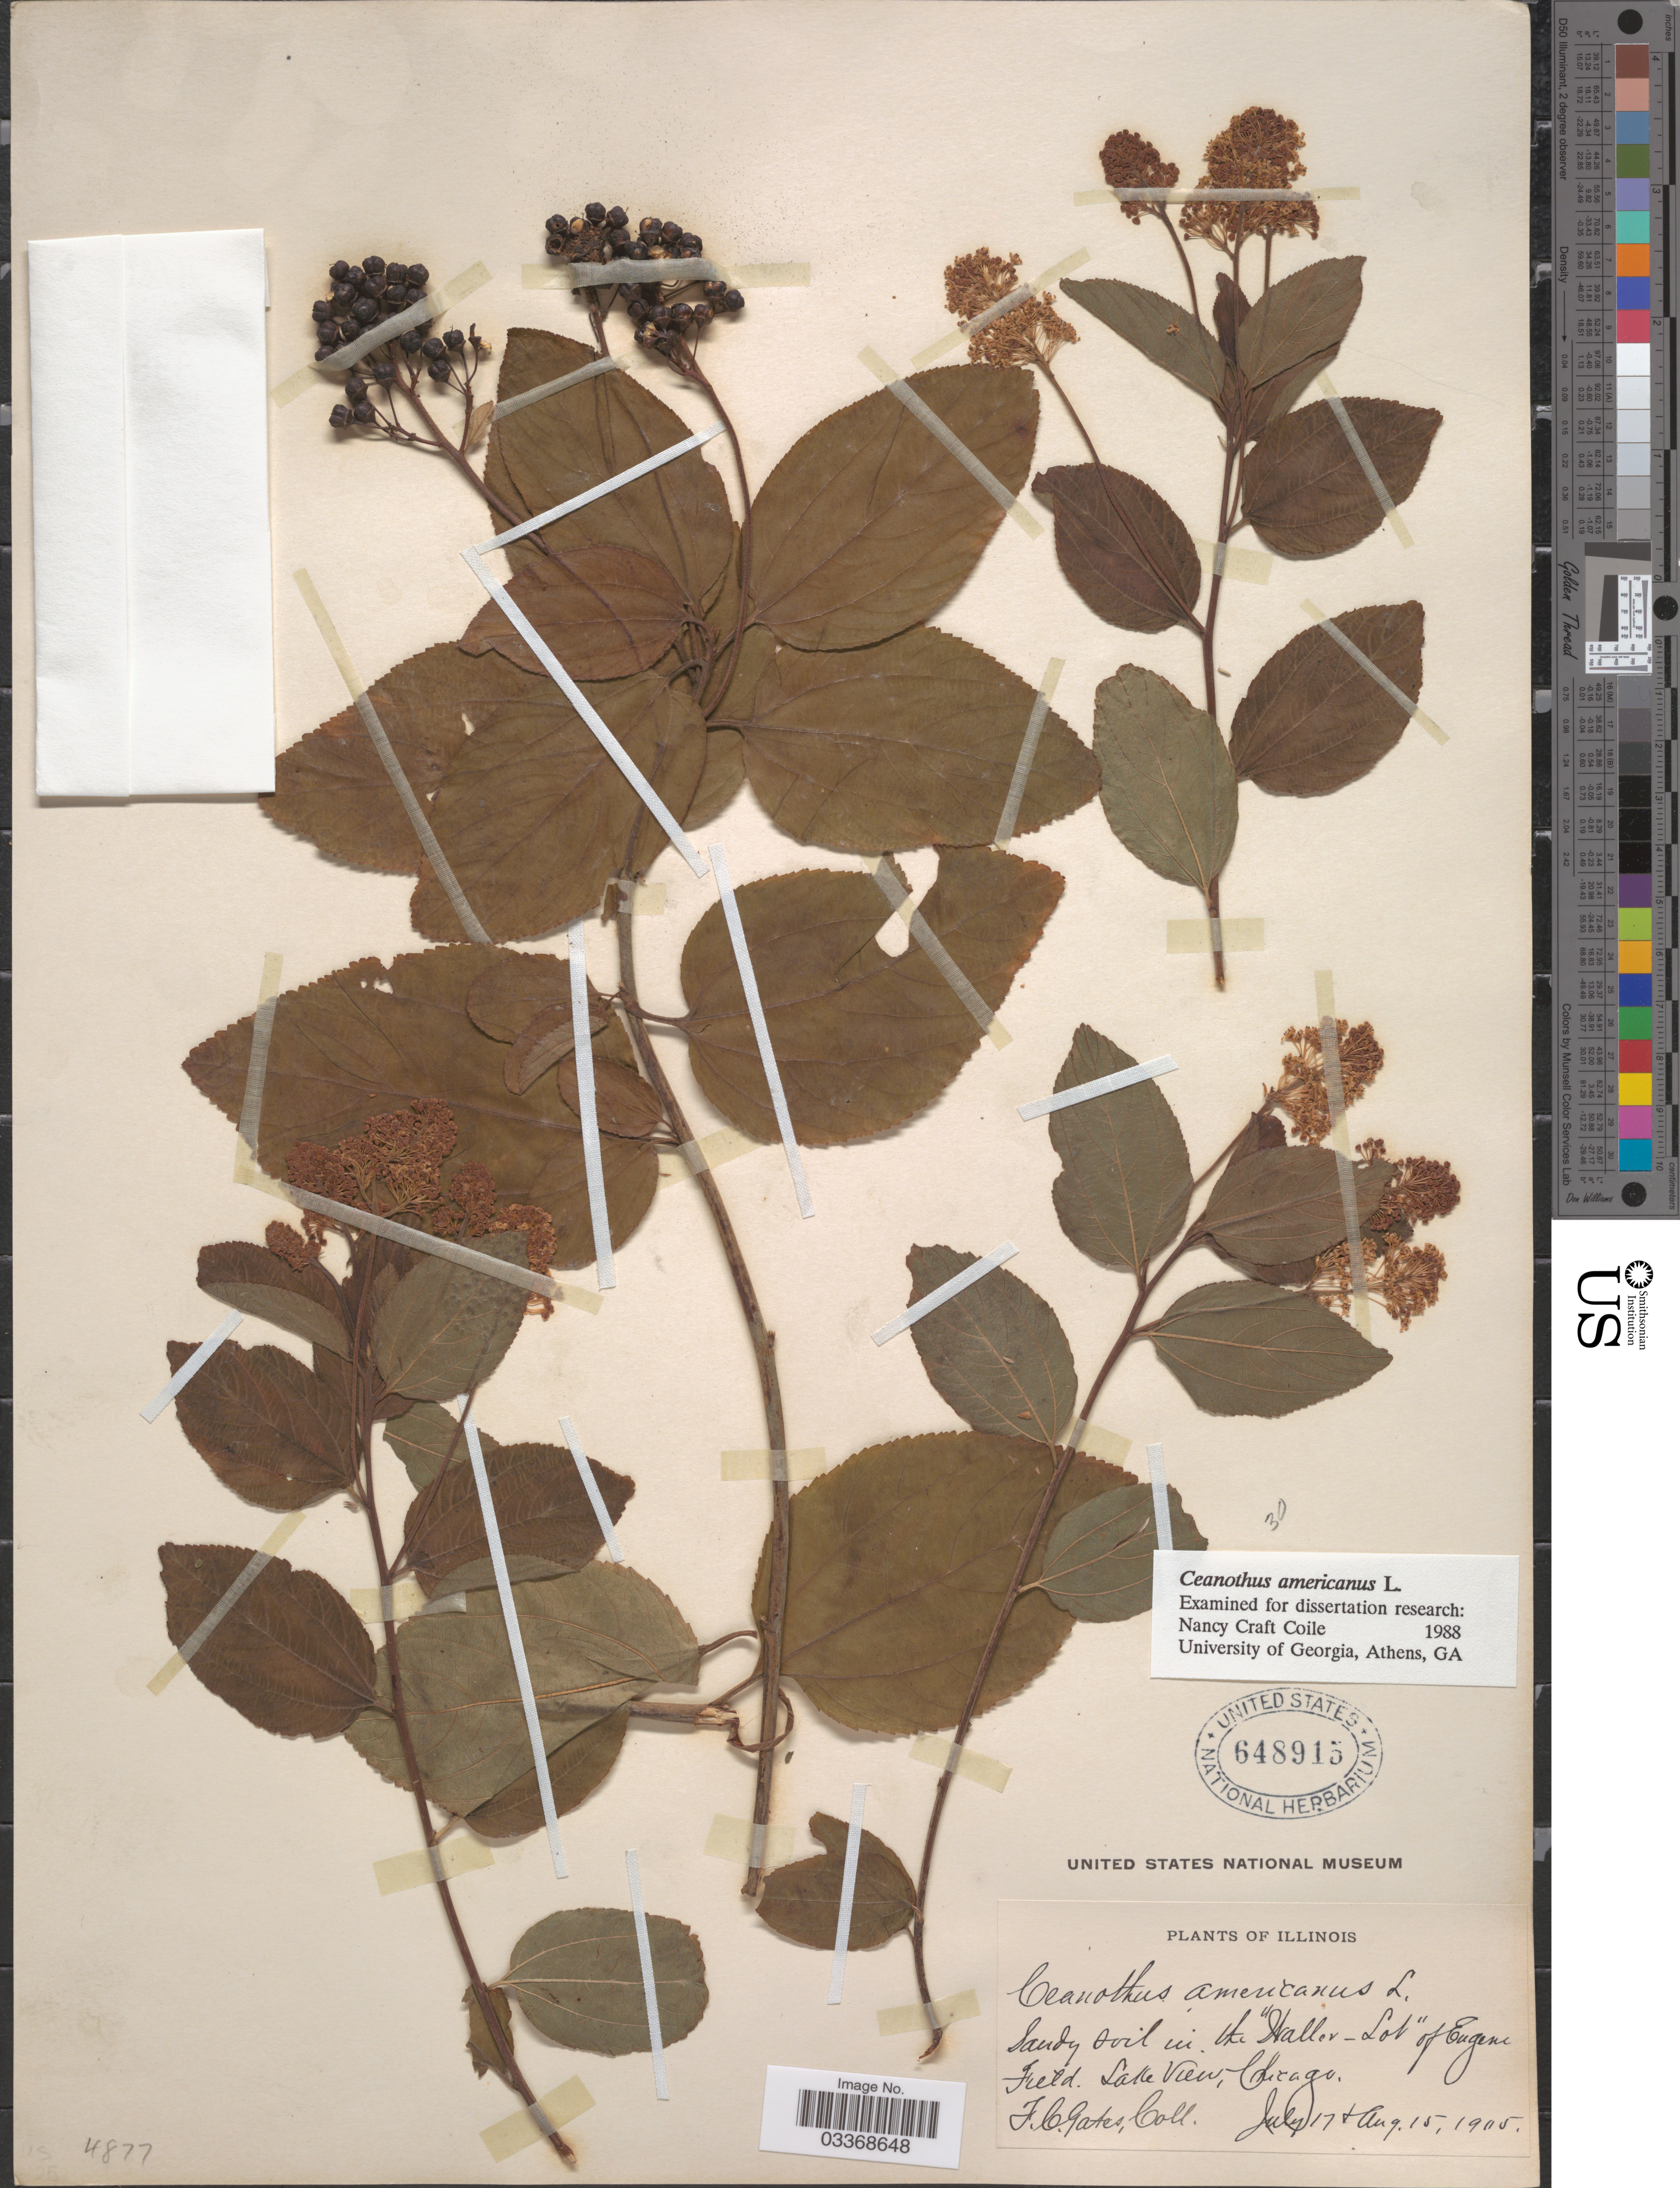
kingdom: Plantae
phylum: Tracheophyta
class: Magnoliopsida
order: Rosales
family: Rhamnaceae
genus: Ceanothus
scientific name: Ceanothus americanus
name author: L.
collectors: F. C. Gates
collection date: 1905-07-17/1905-08-15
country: United States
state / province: Illinois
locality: The "Waller - Lot" of Eugene Field. Lake View, Chicago.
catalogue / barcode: US 648915